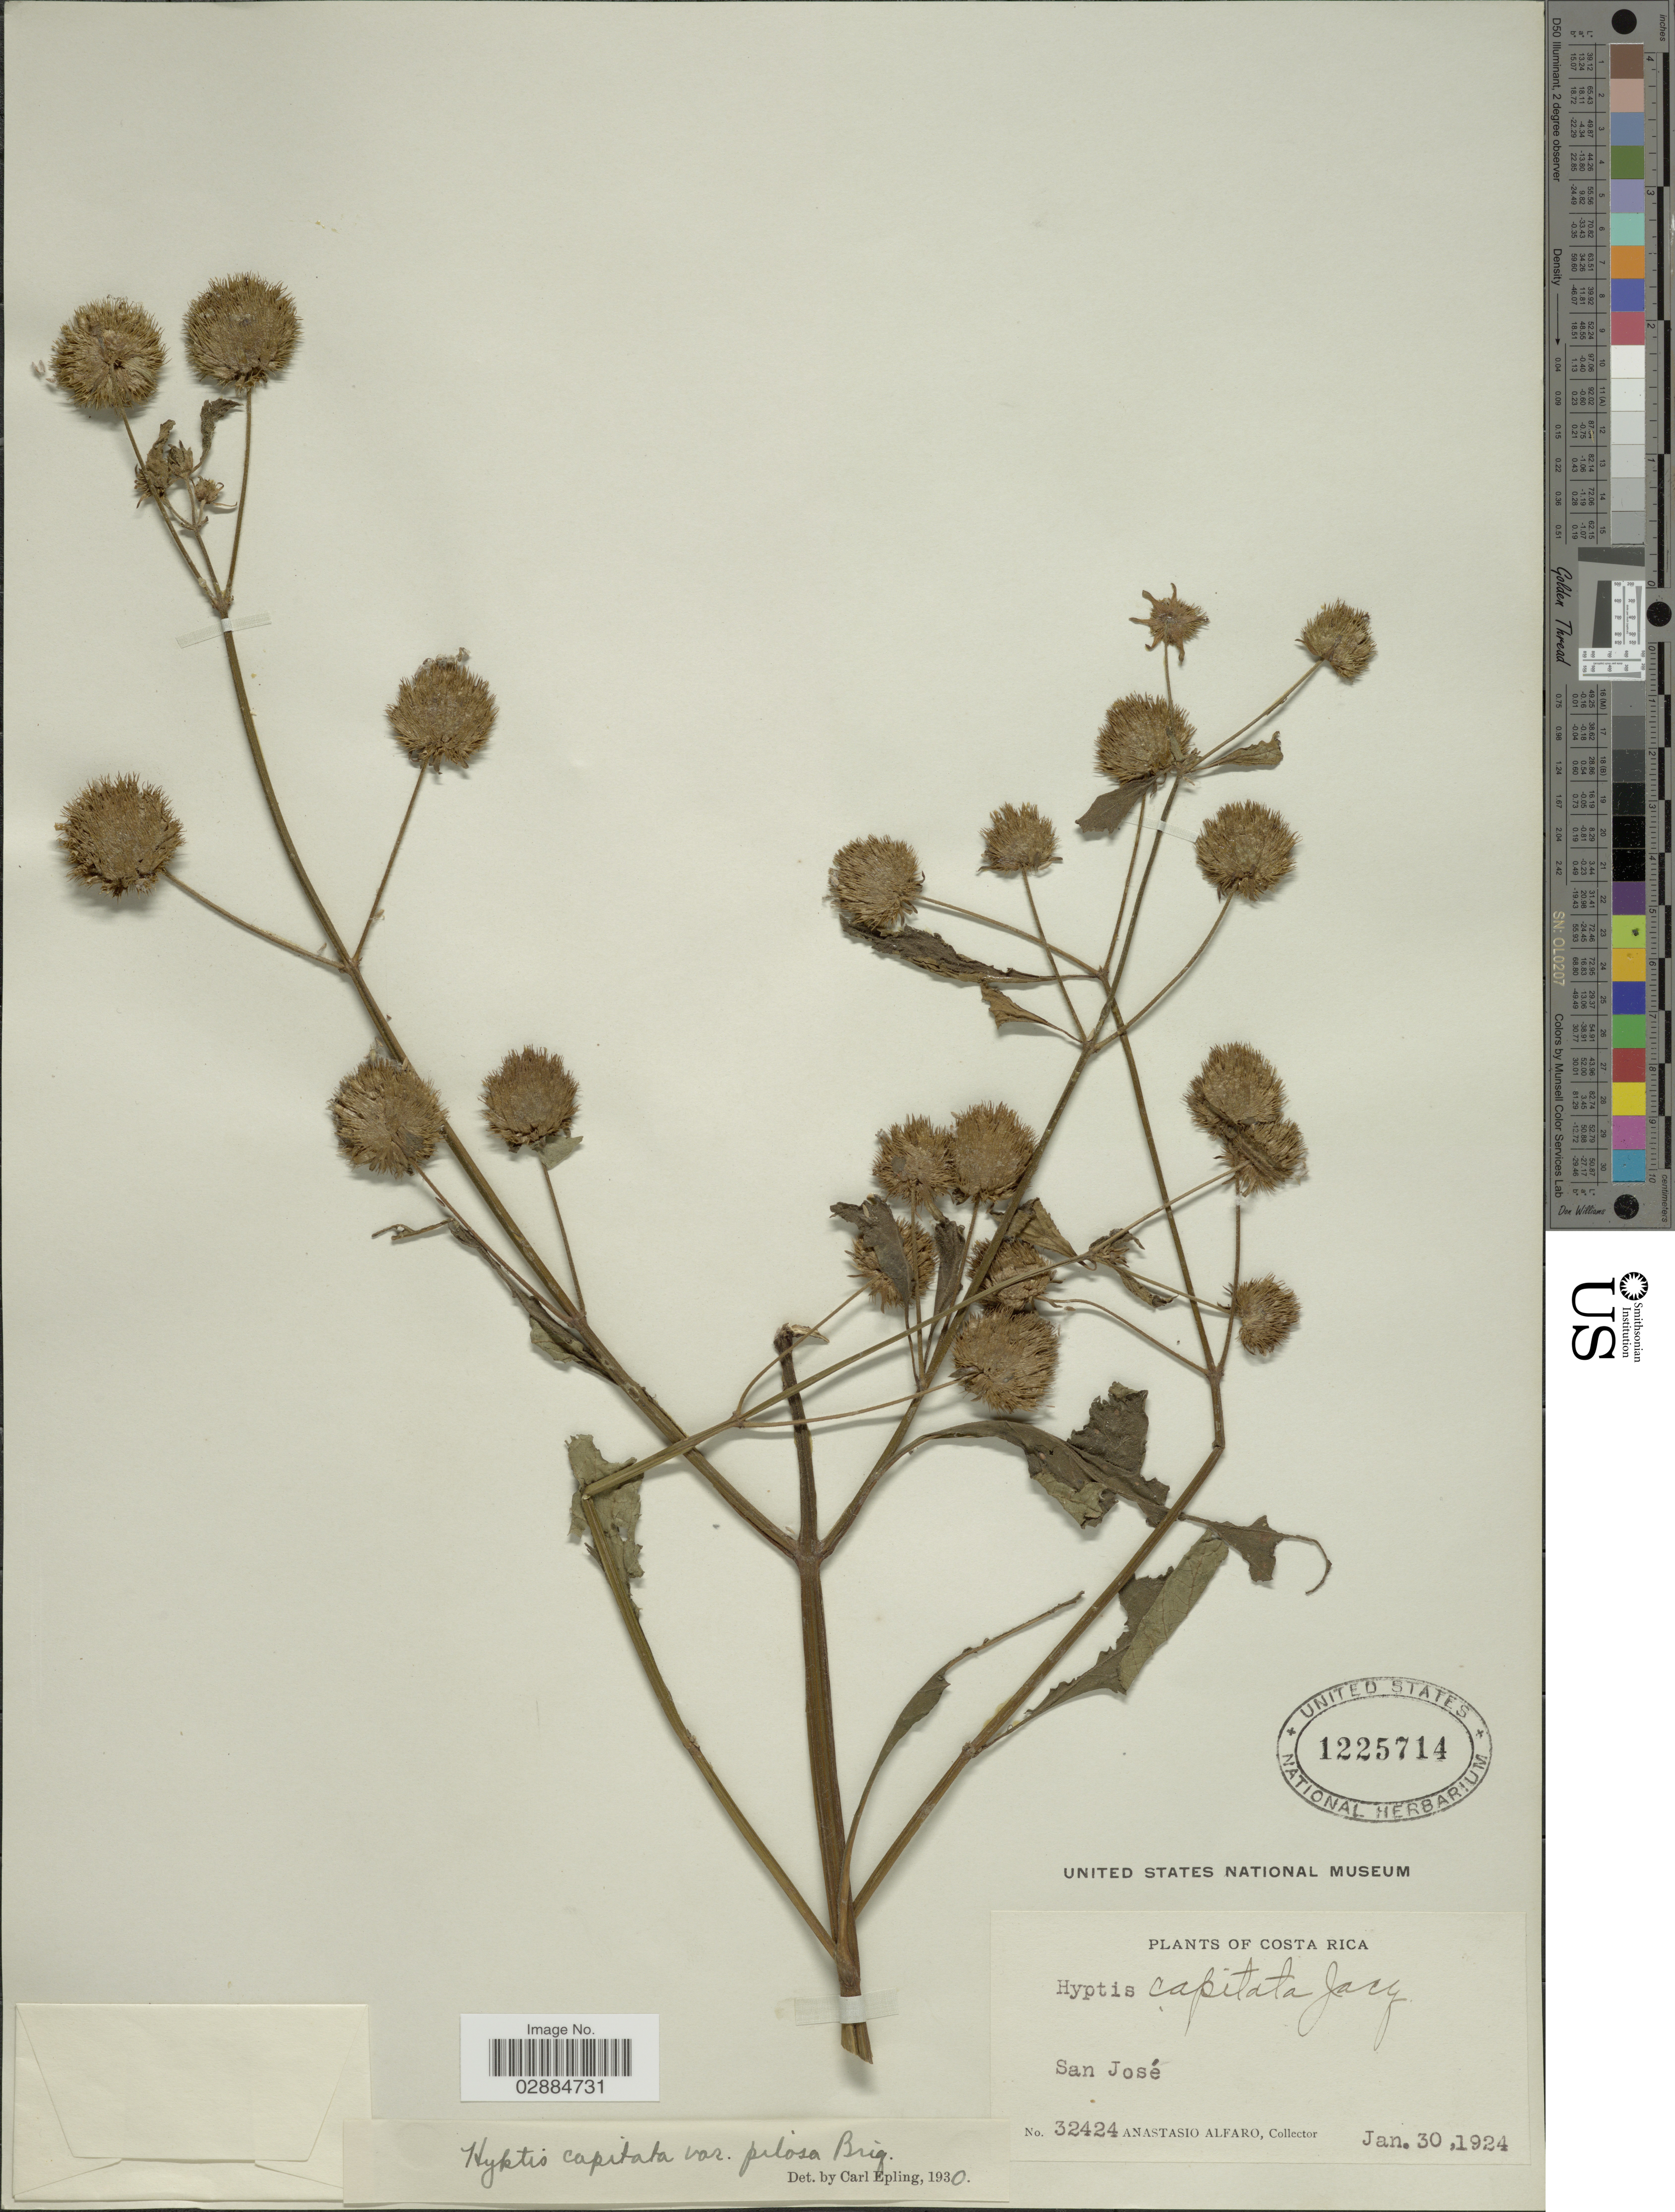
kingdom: Plantae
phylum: Tracheophyta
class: Magnoliopsida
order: Lamiales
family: Lamiaceae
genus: Hyptis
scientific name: Hyptis capitata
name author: Jacq.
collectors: A. Alfaro Gonzalez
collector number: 32424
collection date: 1924-01-30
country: Costa Rica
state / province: San José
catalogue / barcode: US 1225714